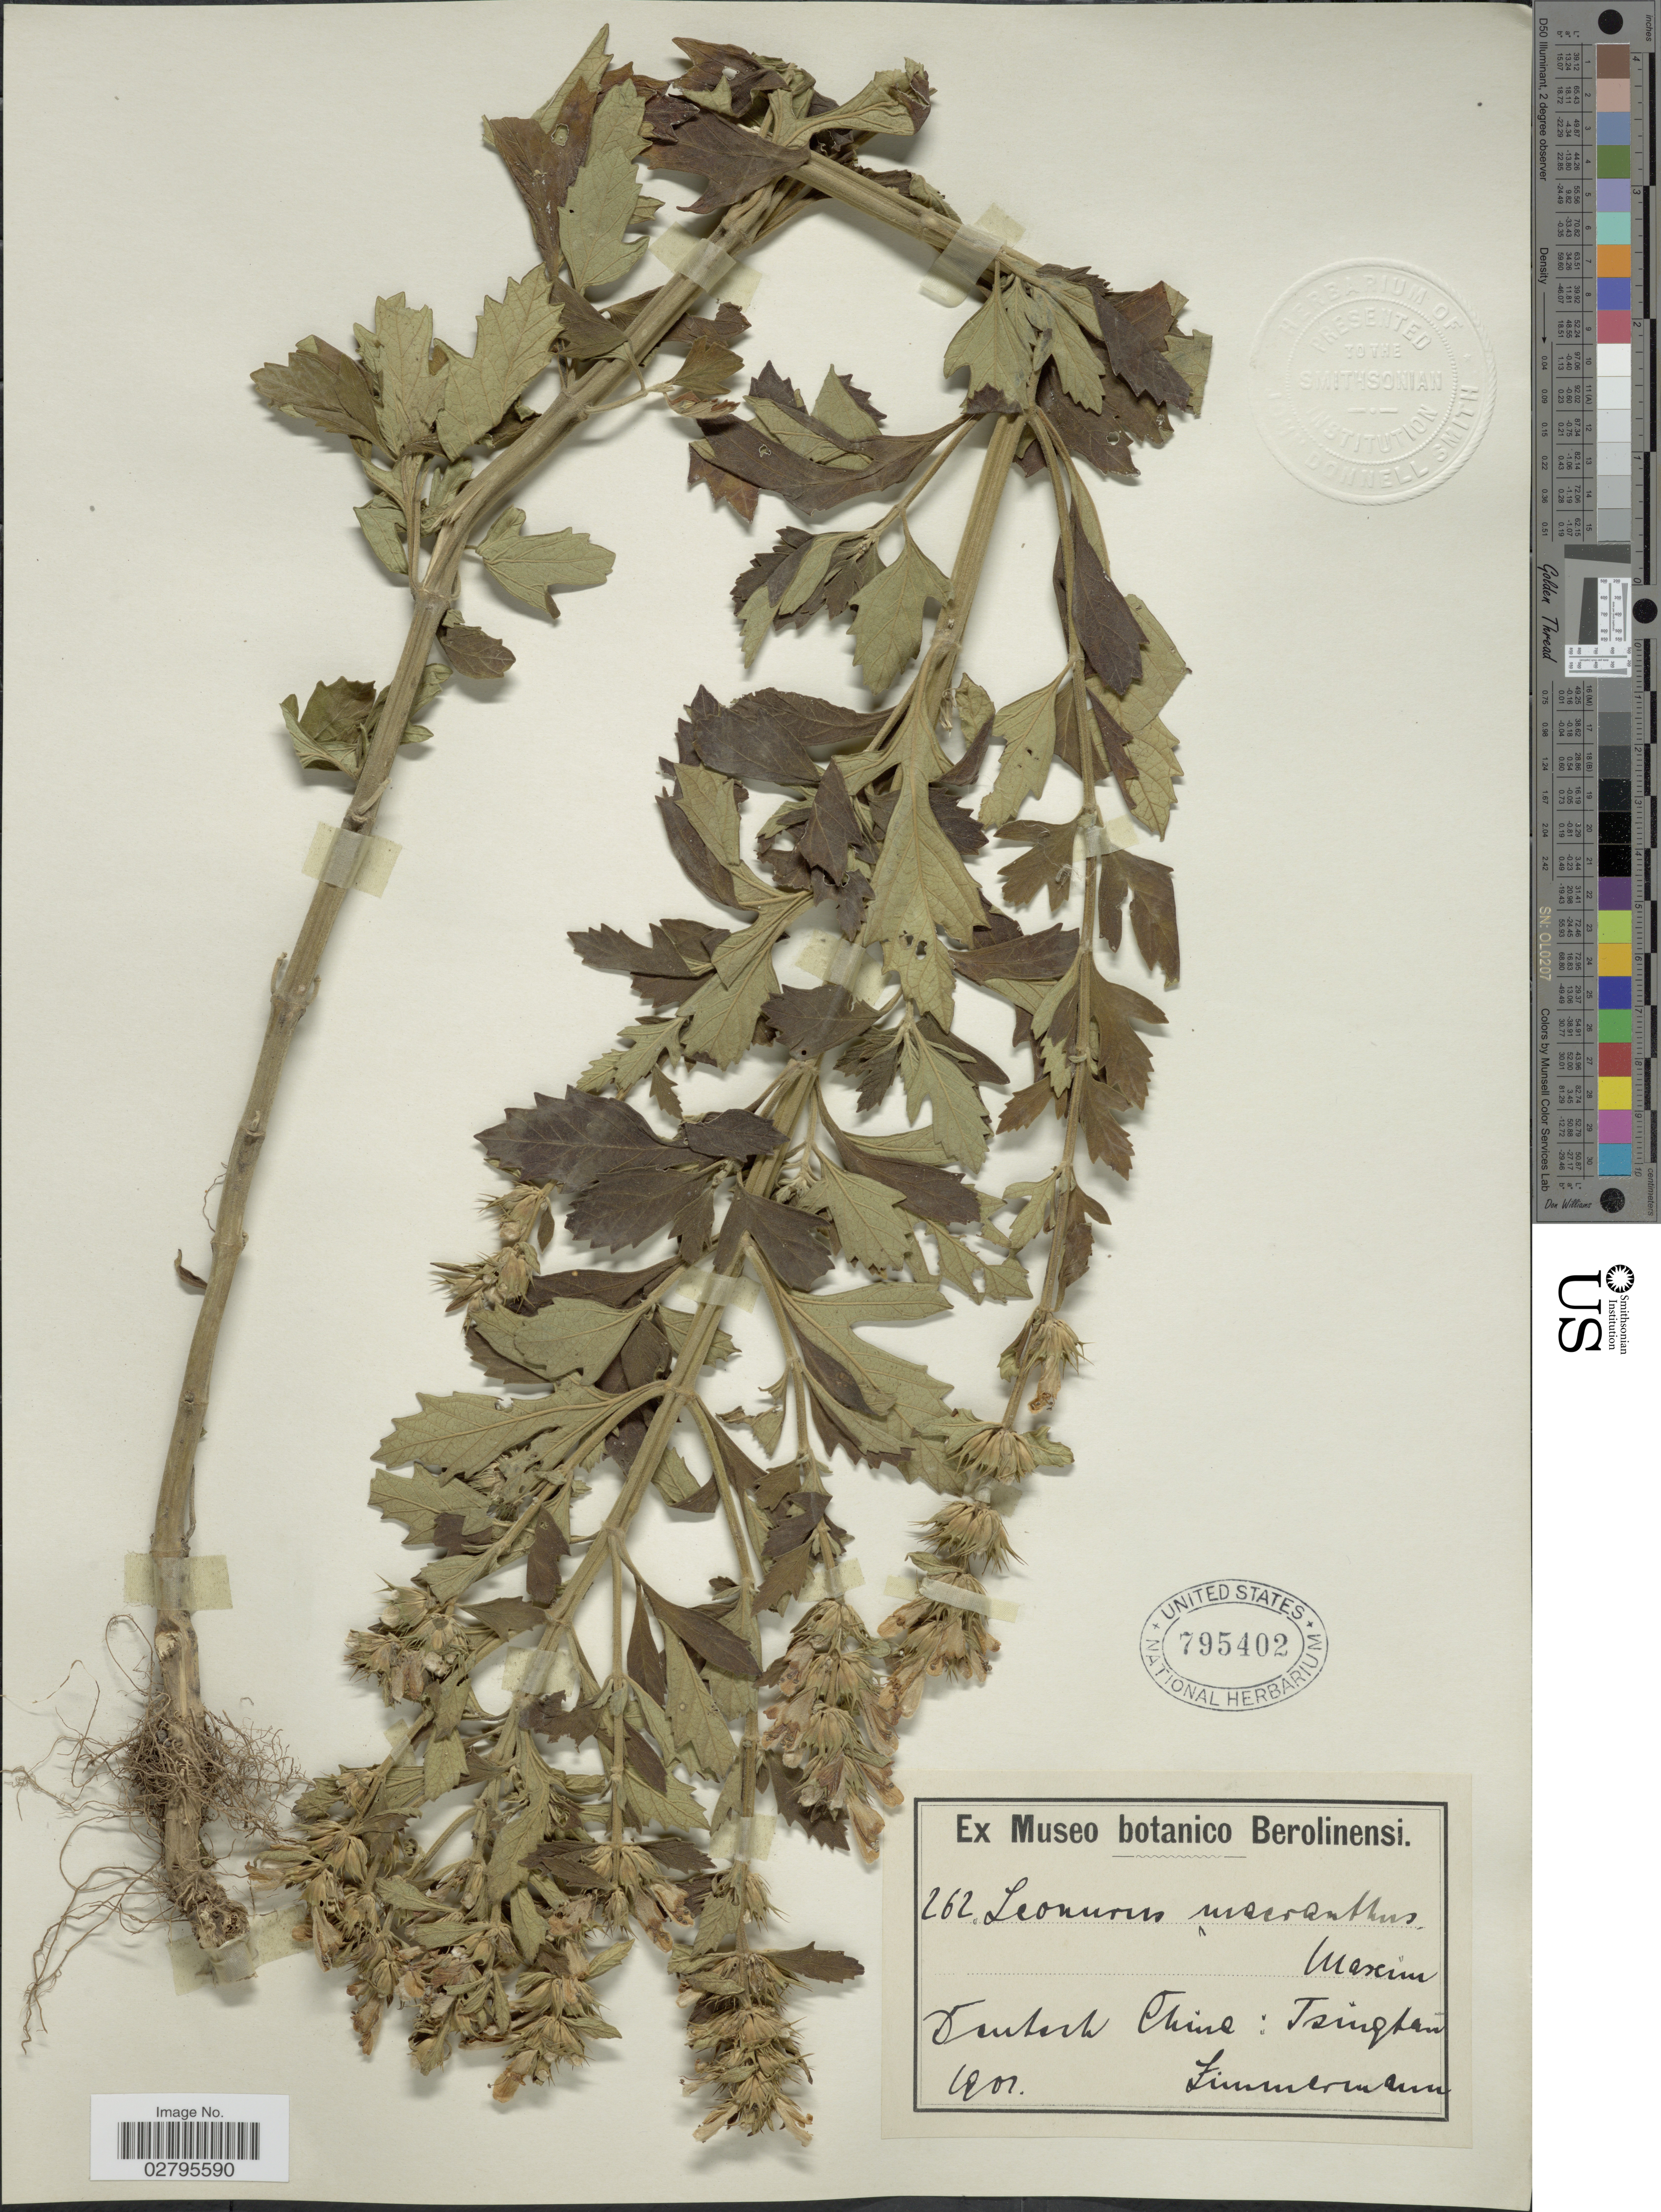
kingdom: Plantae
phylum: Tracheophyta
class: Magnoliopsida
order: Lamiales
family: Lamiaceae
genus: Leonurus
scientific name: Leonurus macranthus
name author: Maxim.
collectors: -. Zimmermann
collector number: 262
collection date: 1901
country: China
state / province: Qinghai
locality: Deutsch China, Tsinghai.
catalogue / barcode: US 795402